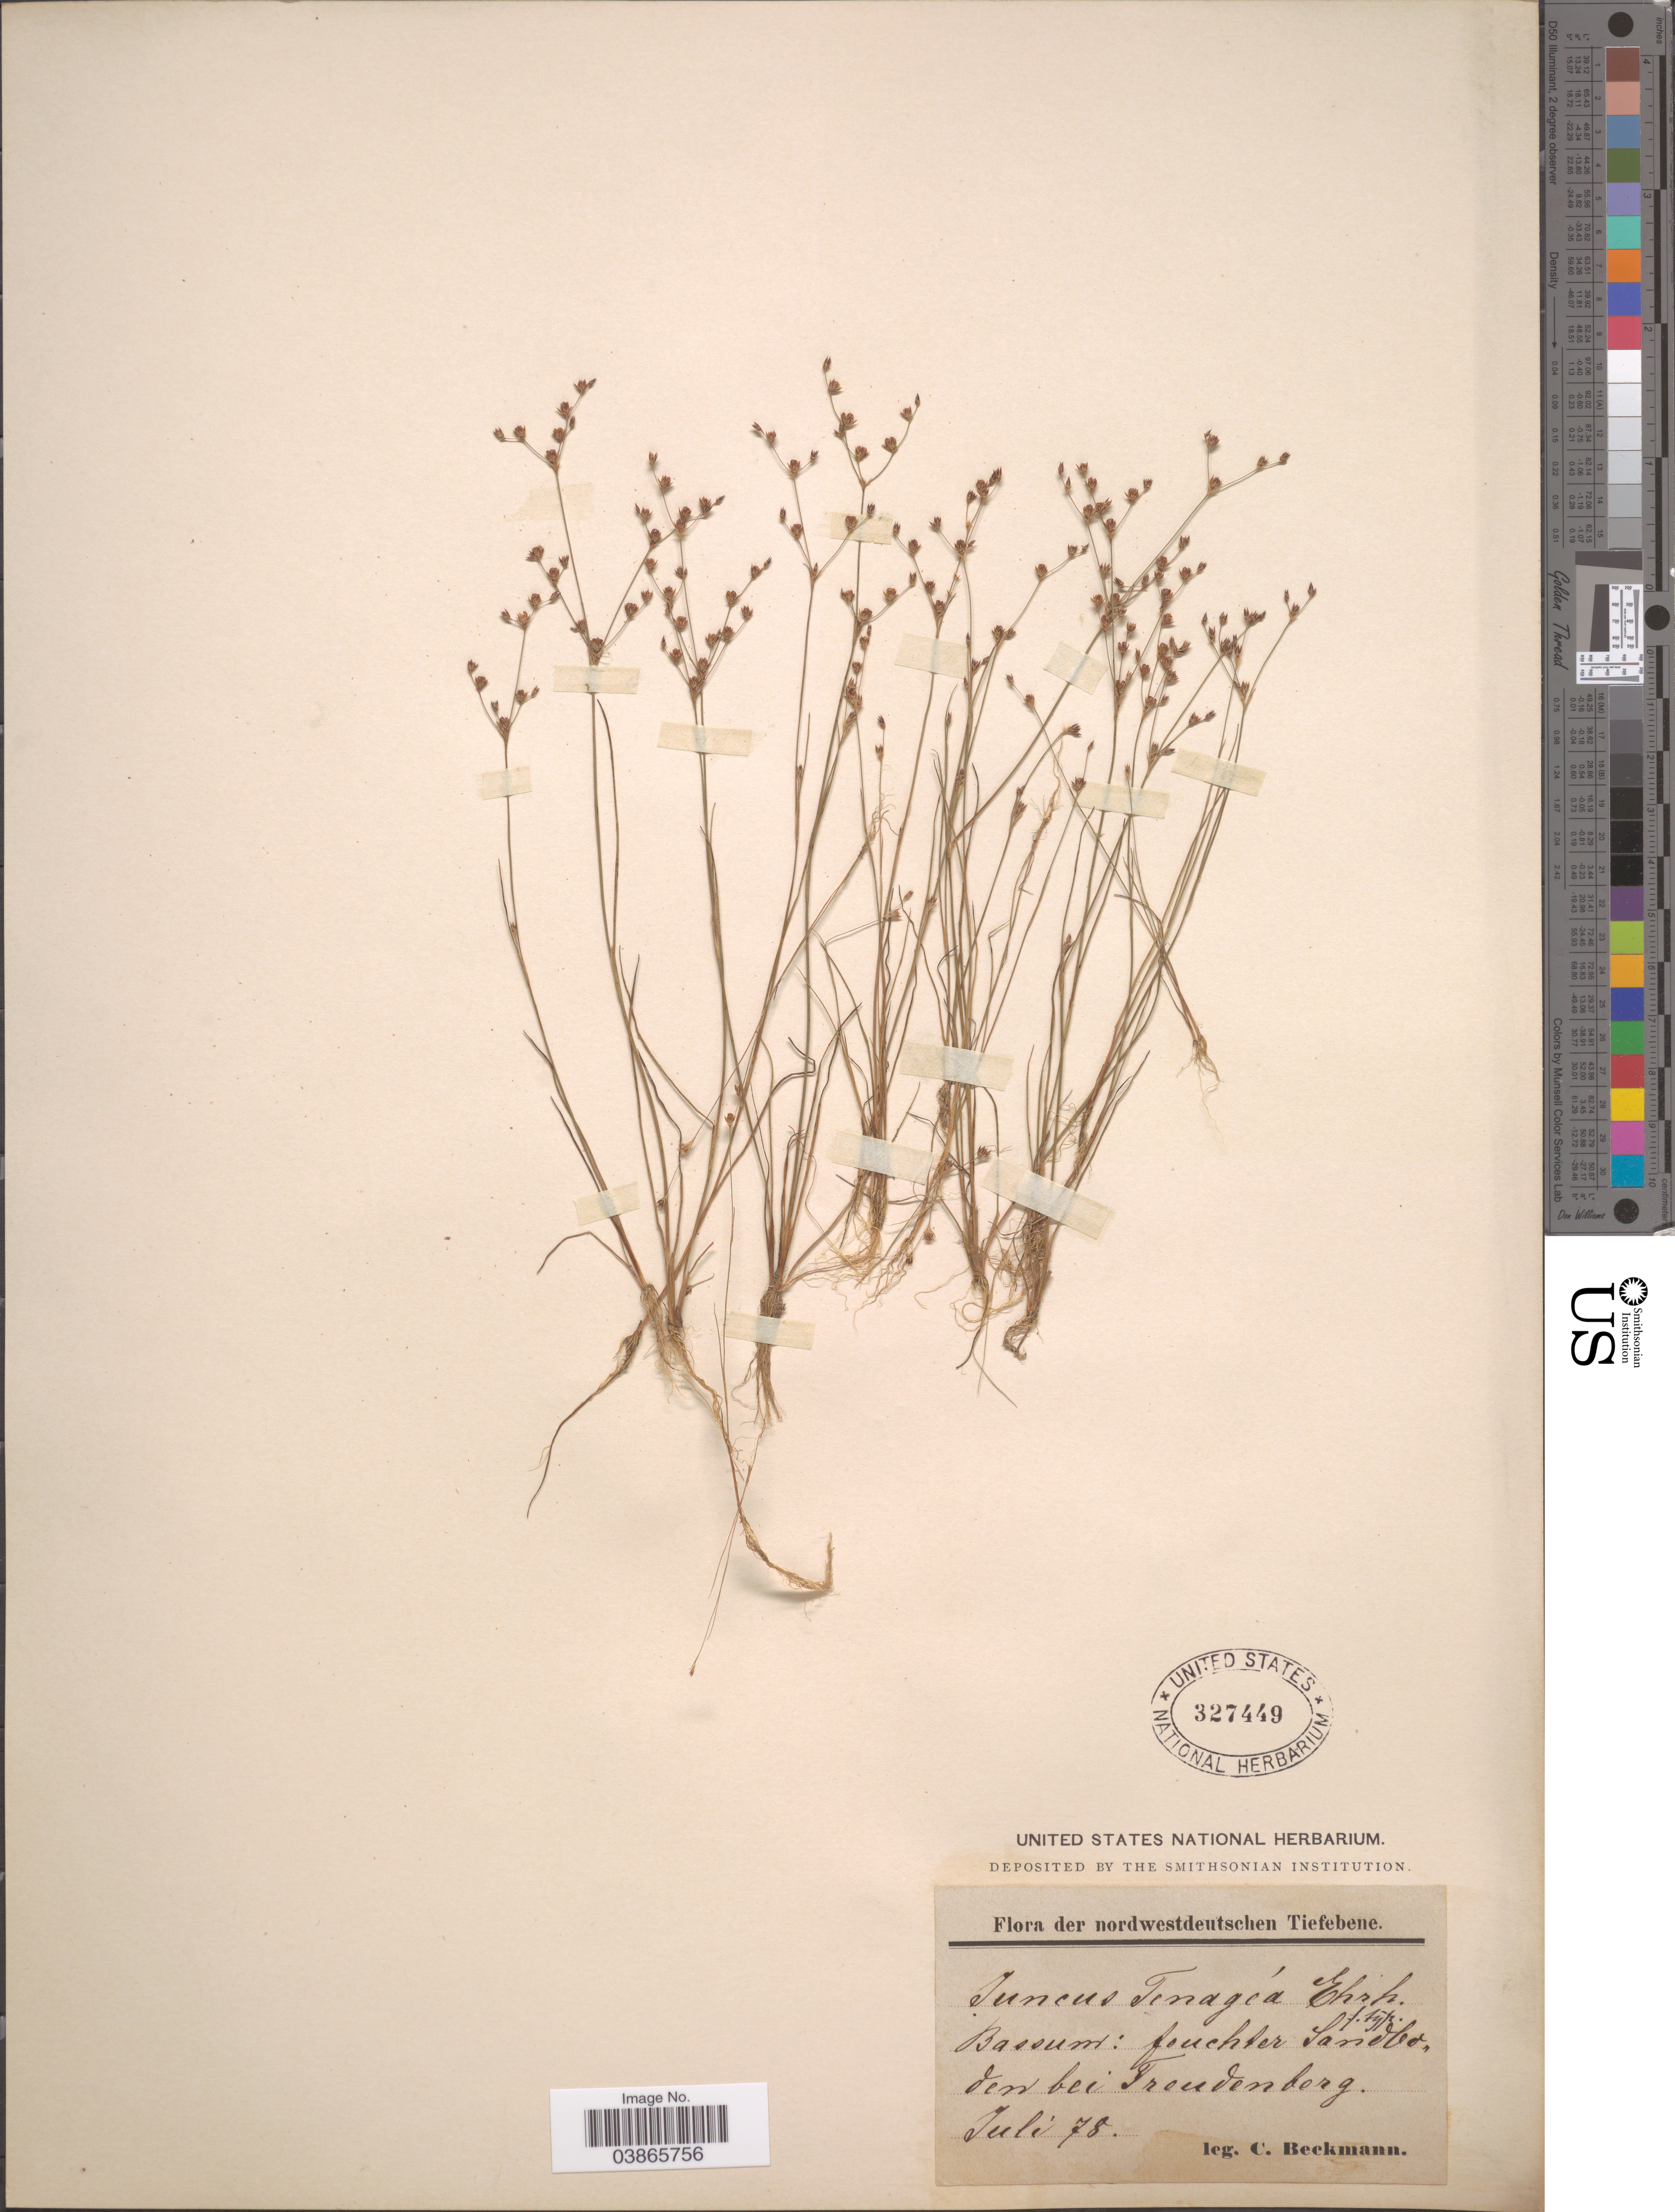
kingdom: Plantae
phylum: Tracheophyta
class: Liliopsida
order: Poales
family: Juncaceae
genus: Juncus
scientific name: Juncus tenageia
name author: Ehrh. ex L. f.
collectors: C. Beckmann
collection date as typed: Transcribed d/m/y: /7/78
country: Germany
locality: Nordwestdeutschen Tiefebene. Bassum: feuchter Sandboden bei Freudenberg.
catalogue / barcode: US 327449